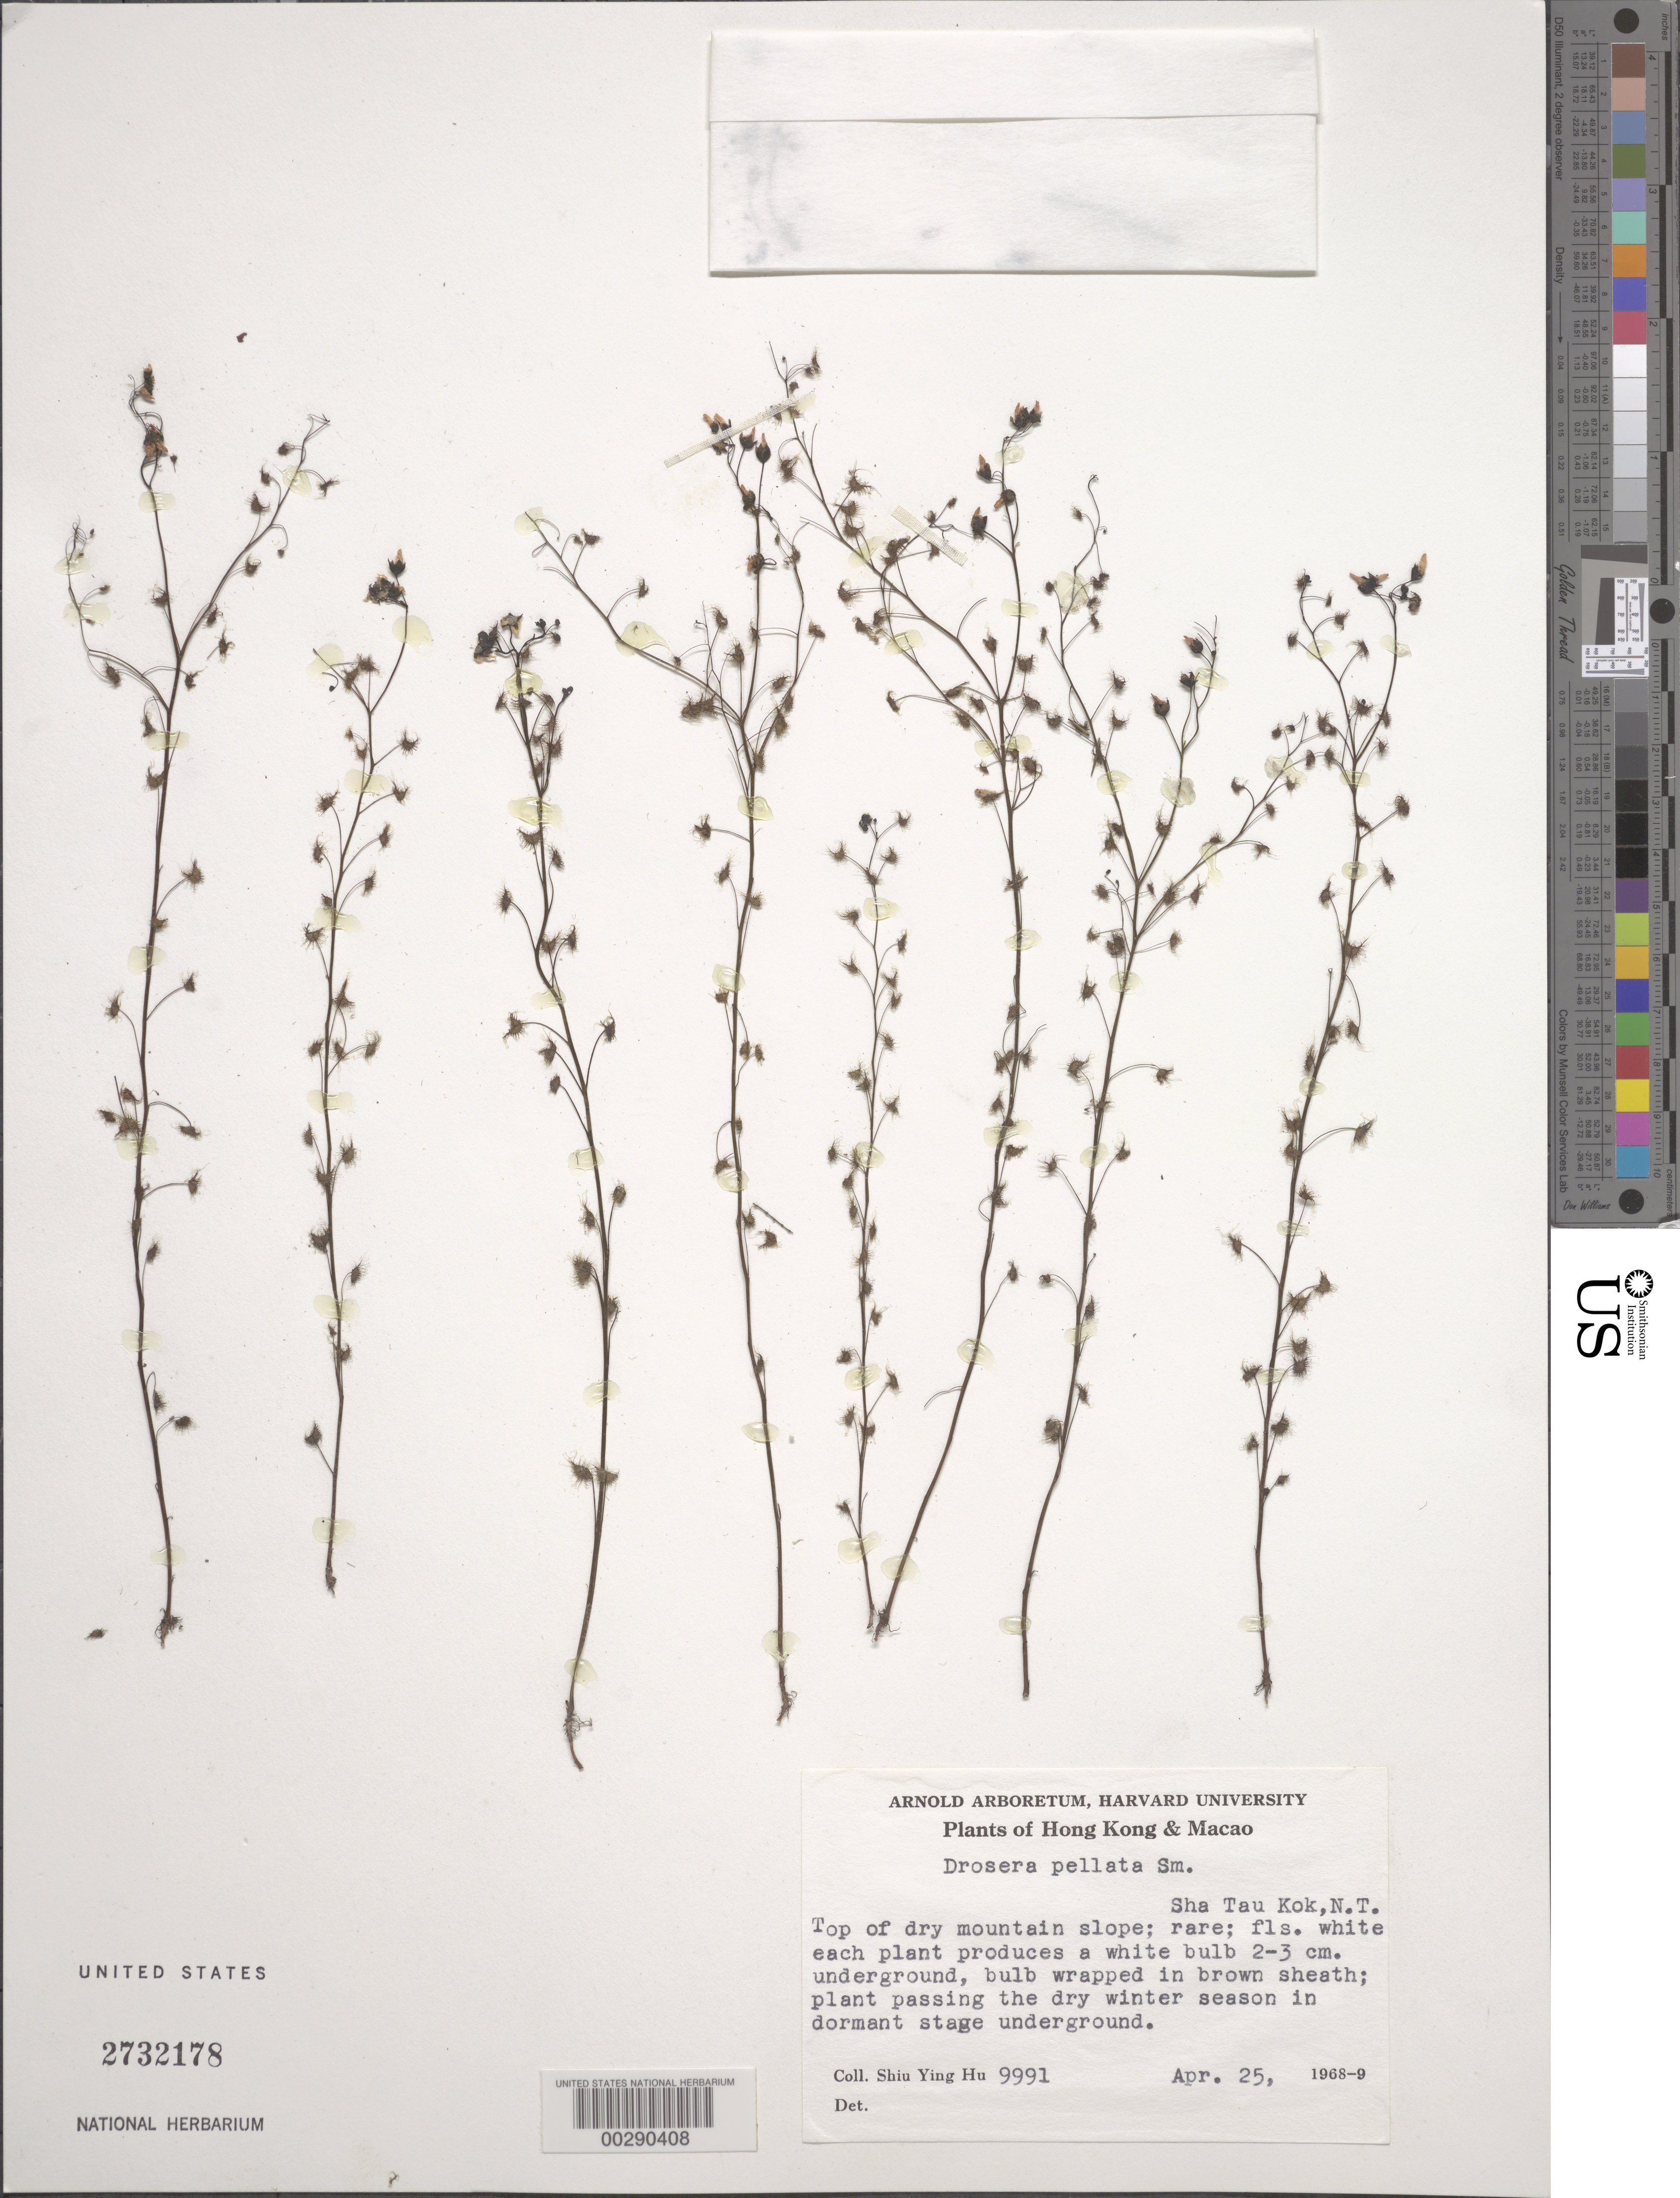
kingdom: Plantae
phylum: Tracheophyta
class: Magnoliopsida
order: Caryophyllales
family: Droseraceae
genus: Drosera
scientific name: Drosera peltata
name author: Sm. ex Willd.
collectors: S. Y. Hu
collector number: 9991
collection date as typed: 25 Apr 1968 or 25 Apr 1969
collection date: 1968-04-25 or 1969-04-25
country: China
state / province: Hong Kong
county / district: New Territories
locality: Sha tau kok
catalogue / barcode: US 2732178